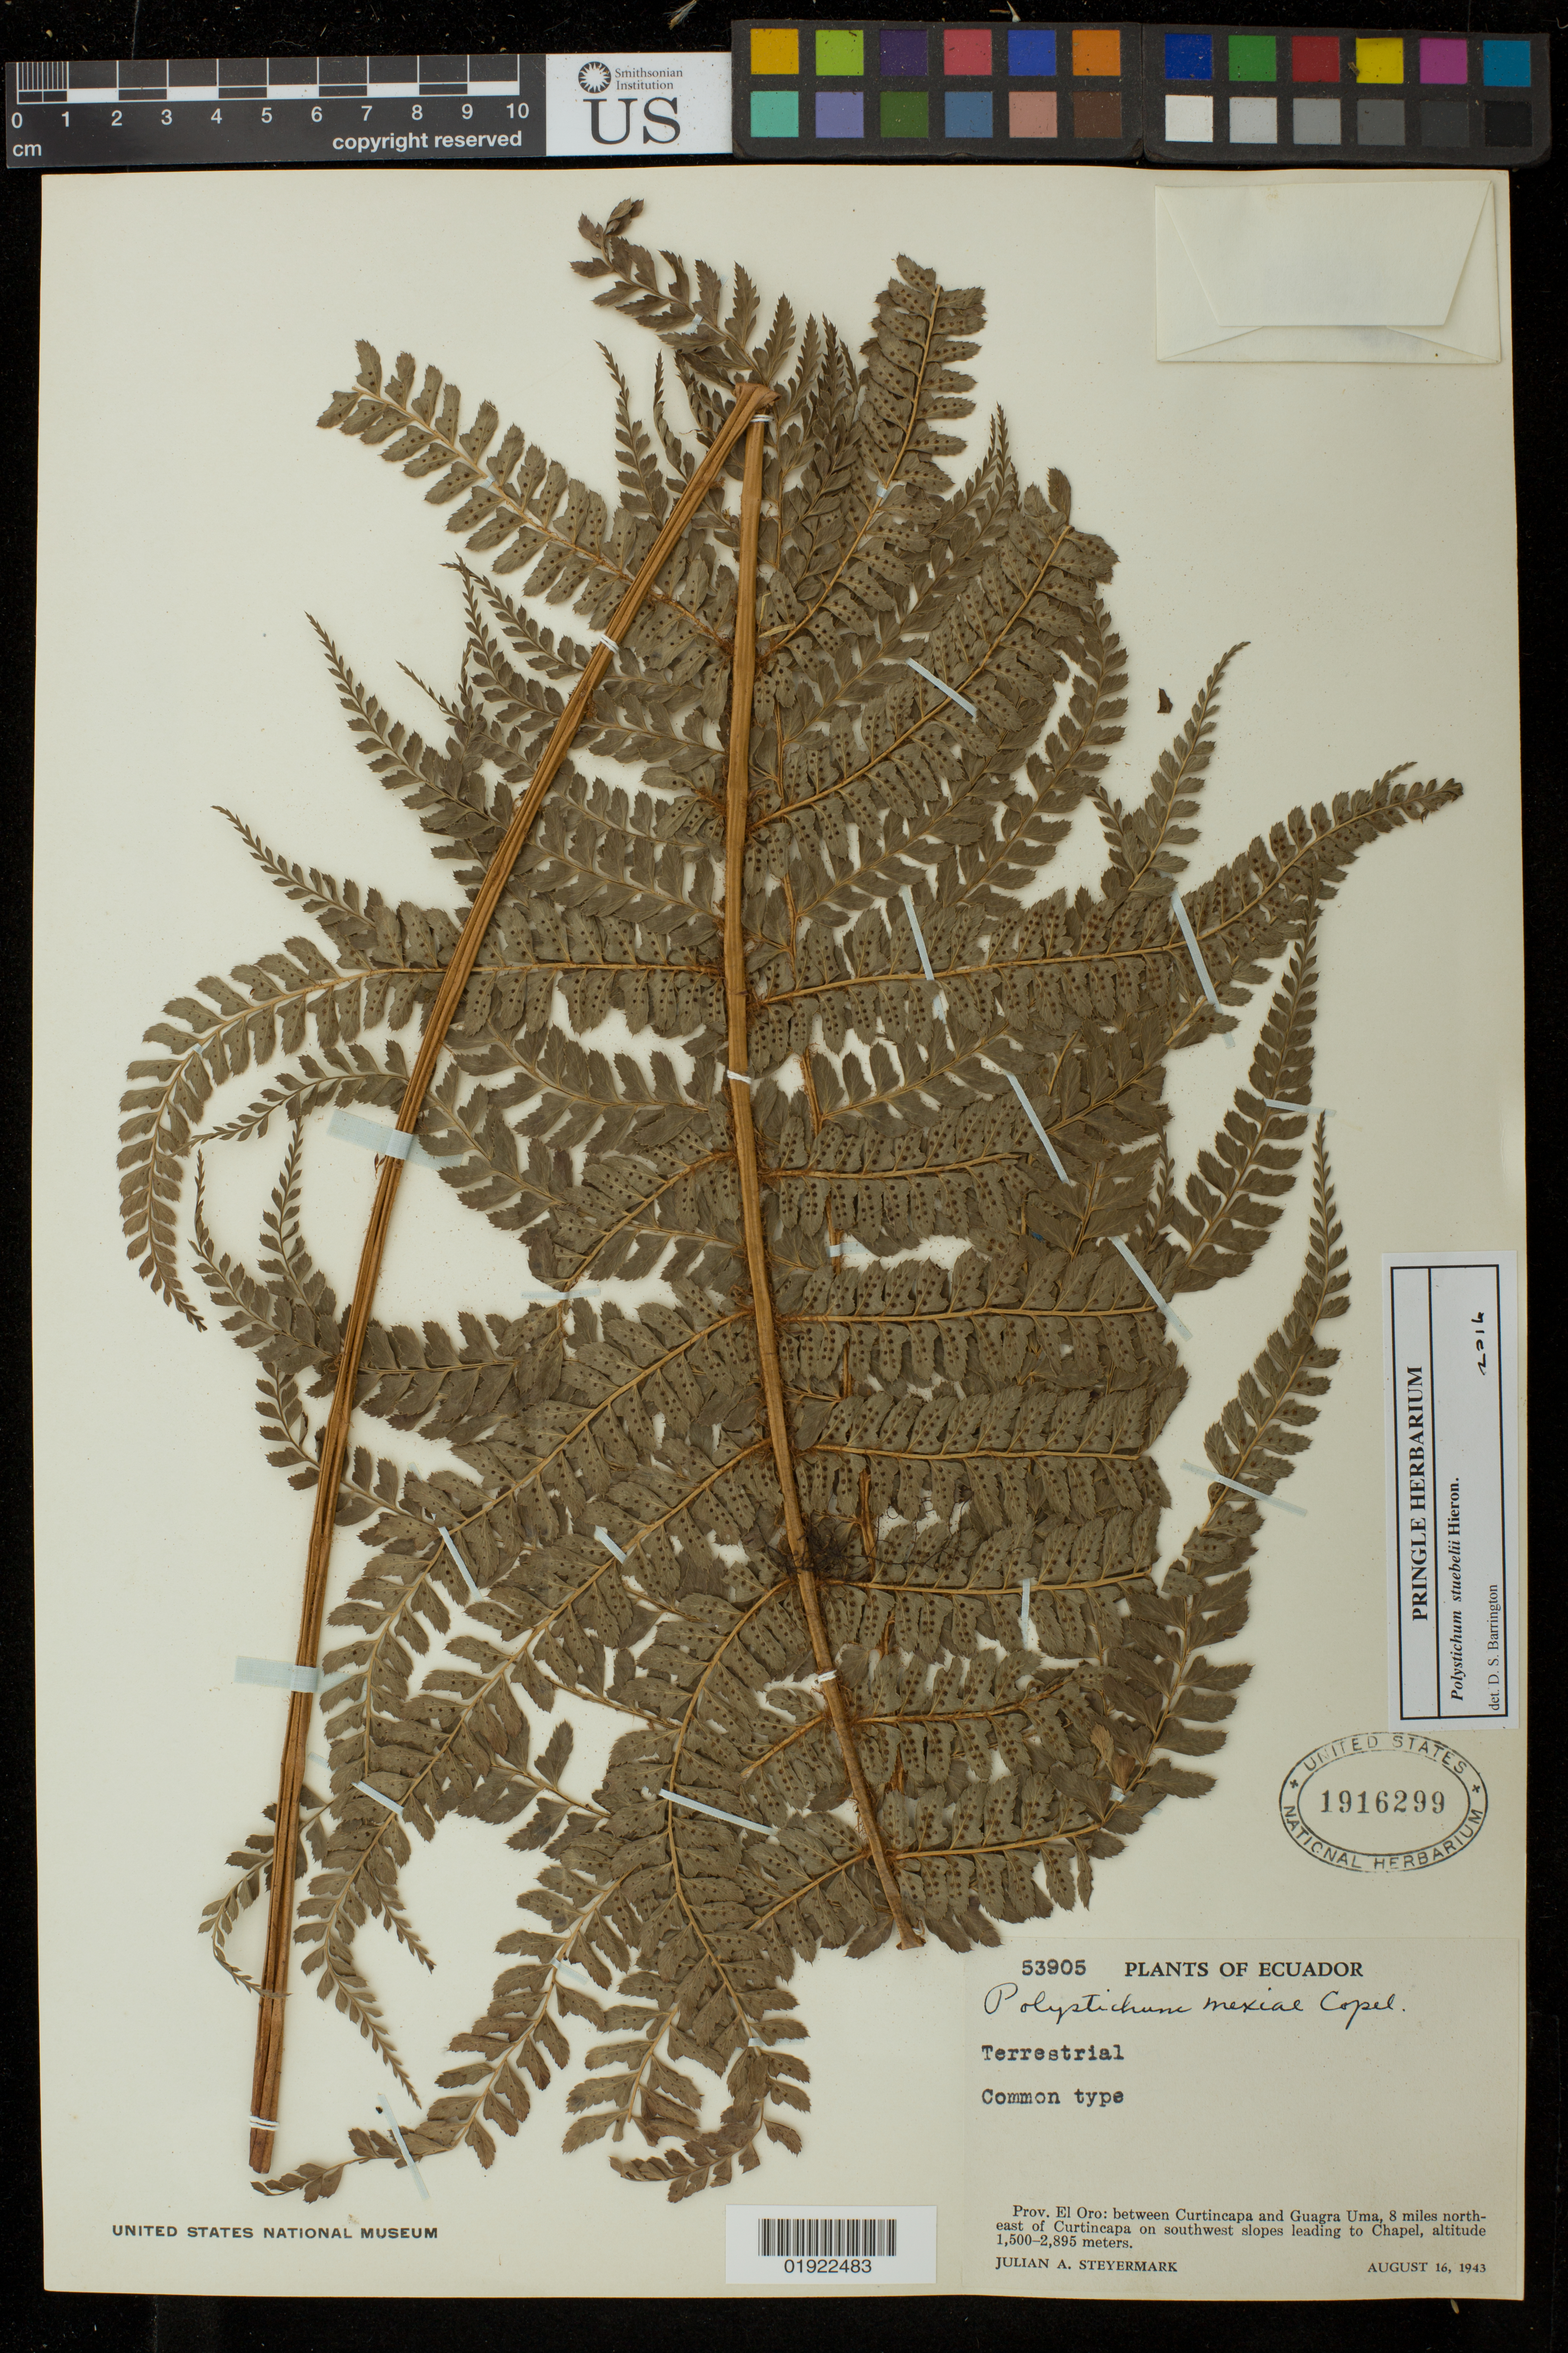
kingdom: Plantae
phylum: Tracheophyta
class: Polypodiopsida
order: Polypodiales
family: Dryopteridaceae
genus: Polystichum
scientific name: Polystichum steubelii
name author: Hieron.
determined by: Barrington, D. S., Curator (VT), University of Vermont (UNITED STATES)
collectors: J. Steyermark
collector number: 53905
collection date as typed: August 16, 1943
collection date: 1943-08-16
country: Ecuador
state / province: El Oro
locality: between Curtincapa and Guagra Uma, 8 miles northeast of Curtincapa on southwest slopes leading to Chapel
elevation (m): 1500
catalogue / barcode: US 1916299